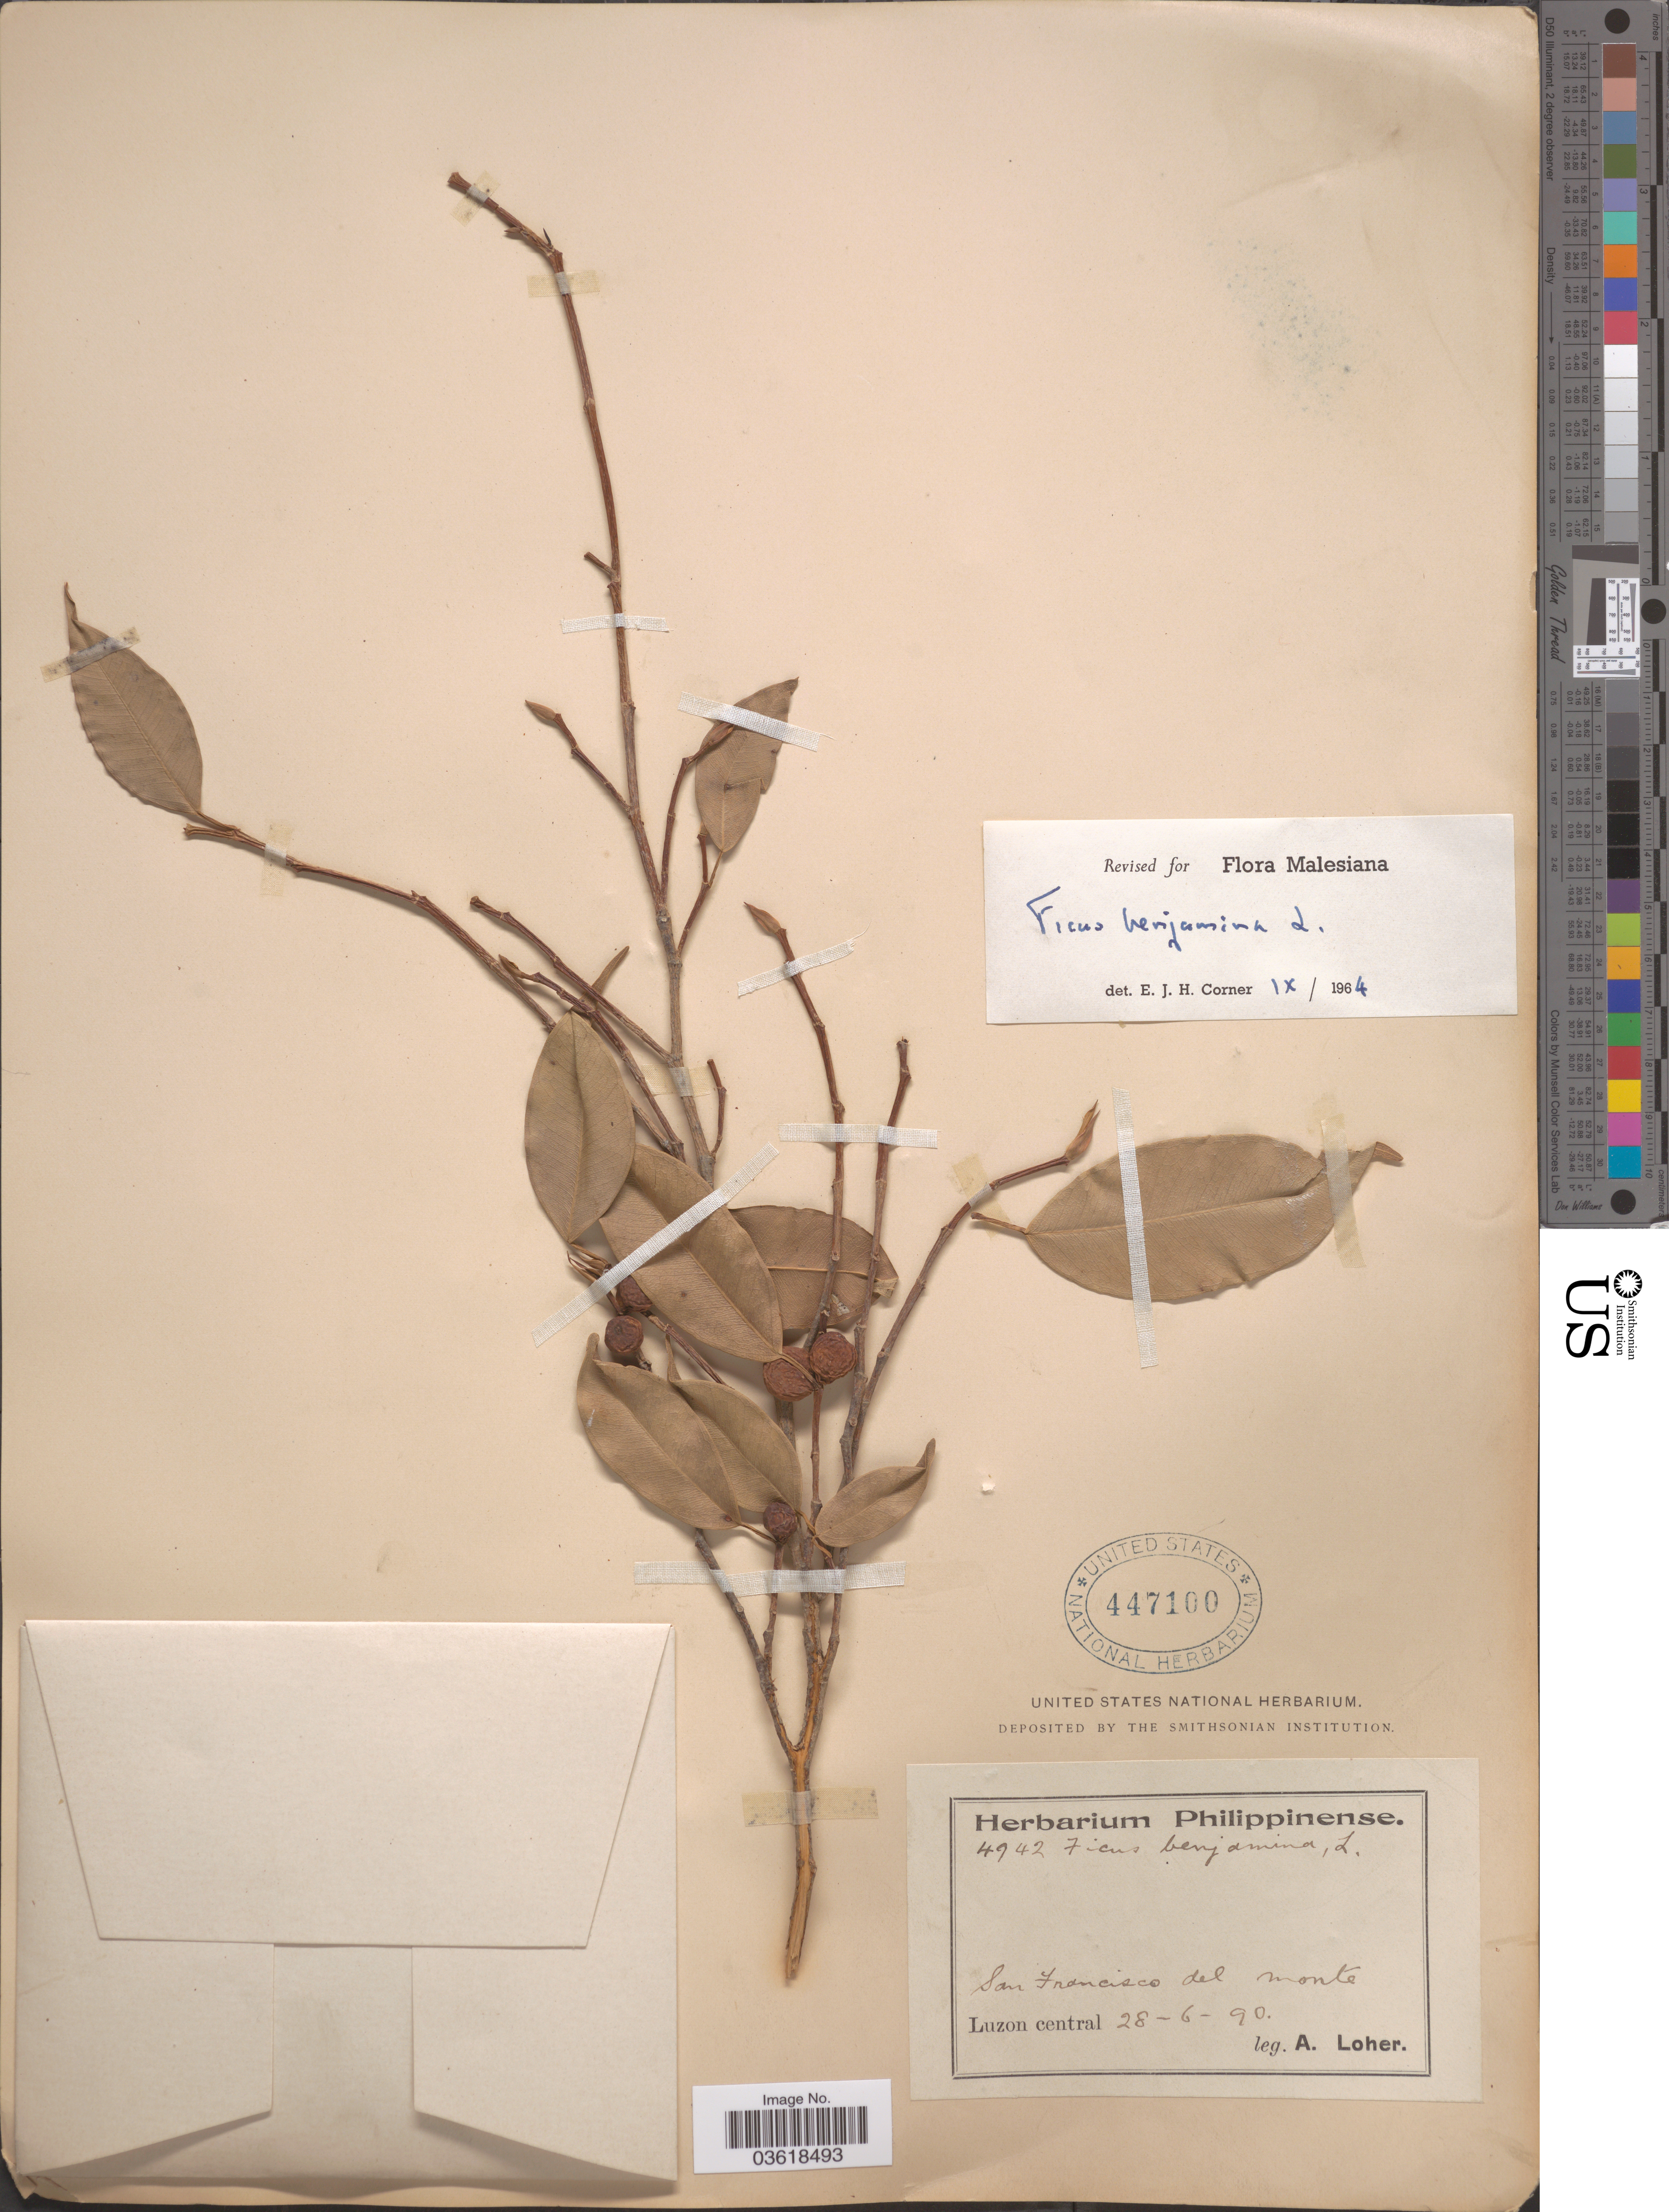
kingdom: Plantae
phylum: Tracheophyta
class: Magnoliopsida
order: Rosales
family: Moraceae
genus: Ficus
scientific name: Ficus benjamina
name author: L.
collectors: A. Loher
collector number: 4942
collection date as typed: Transcribed d/m/y: 28/6/90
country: Philippines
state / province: Central Luzon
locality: San Francisco del monte. Luzon Central.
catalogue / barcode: US 447100